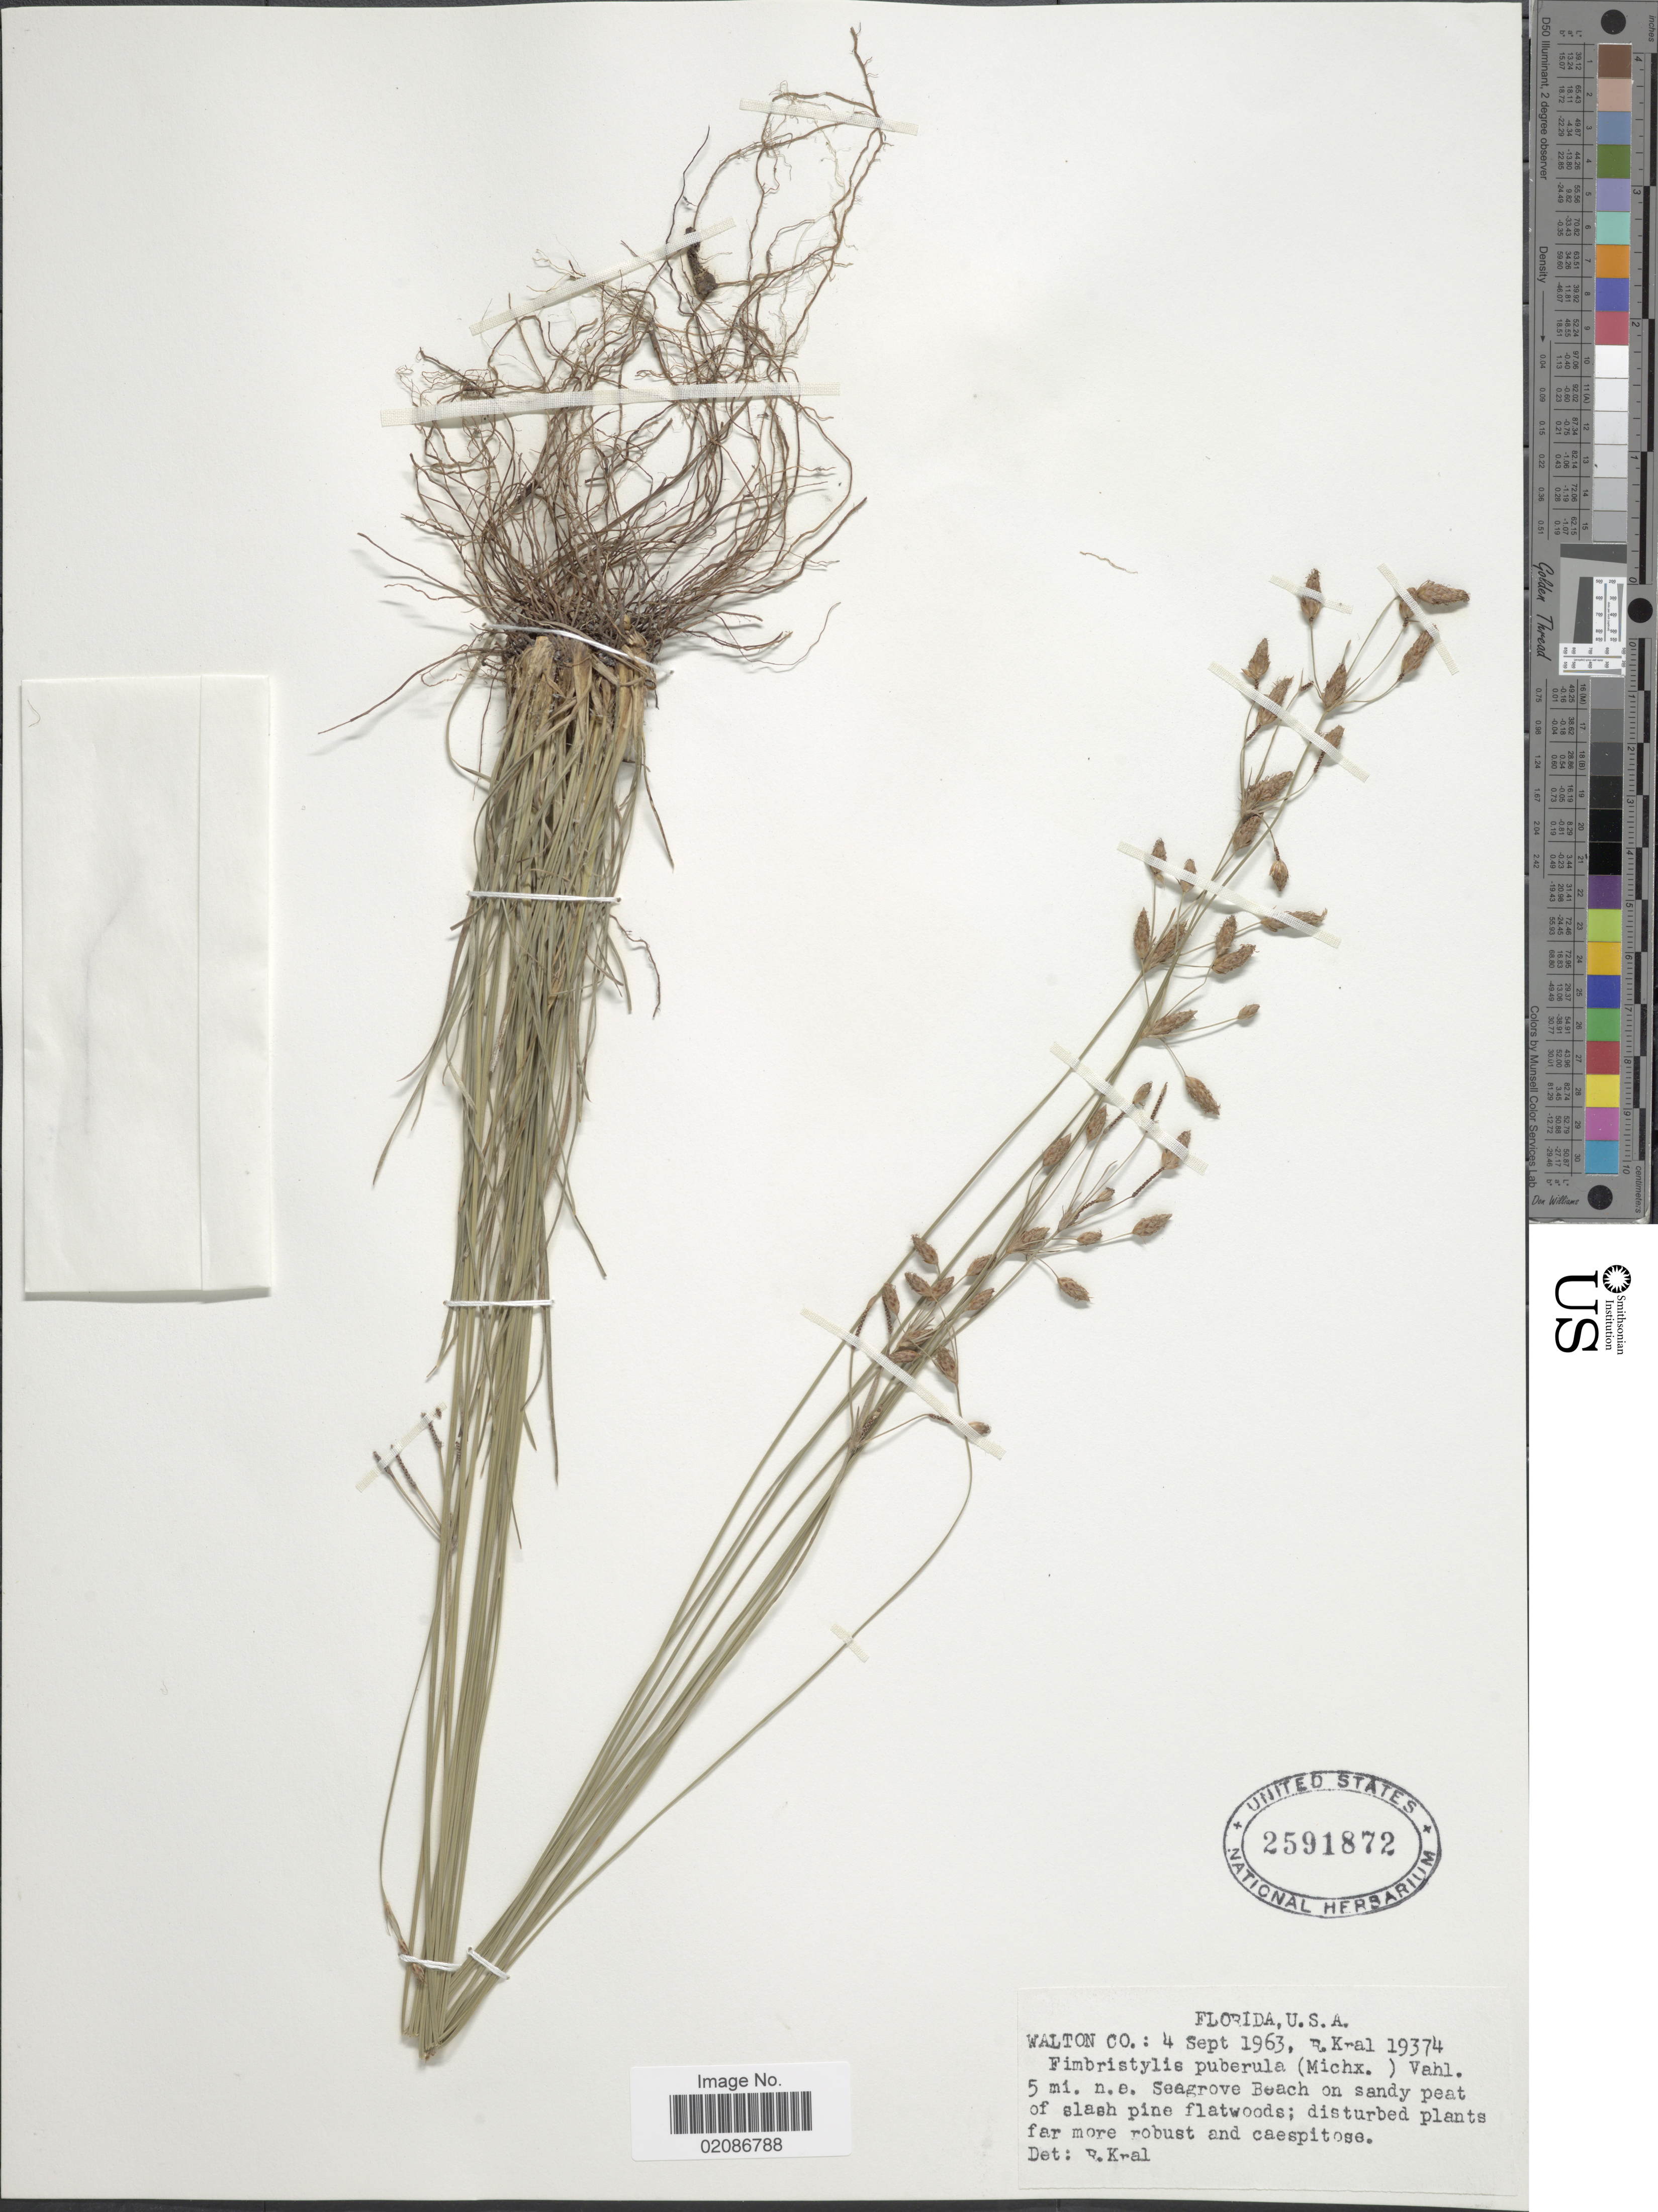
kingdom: Plantae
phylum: Tracheophyta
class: Liliopsida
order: Poales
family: Cyperaceae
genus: Fimbristylis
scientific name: Fimbristylis puberula var. puberula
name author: (Michx.) Vahl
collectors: R. Kral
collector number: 19374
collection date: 1963-09-04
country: United States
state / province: Florida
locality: U.S.A. Walton Co.: 5 mi. n.e. Seagrove Beach on sandy peat of slash pine flatwoods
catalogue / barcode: US 2591872